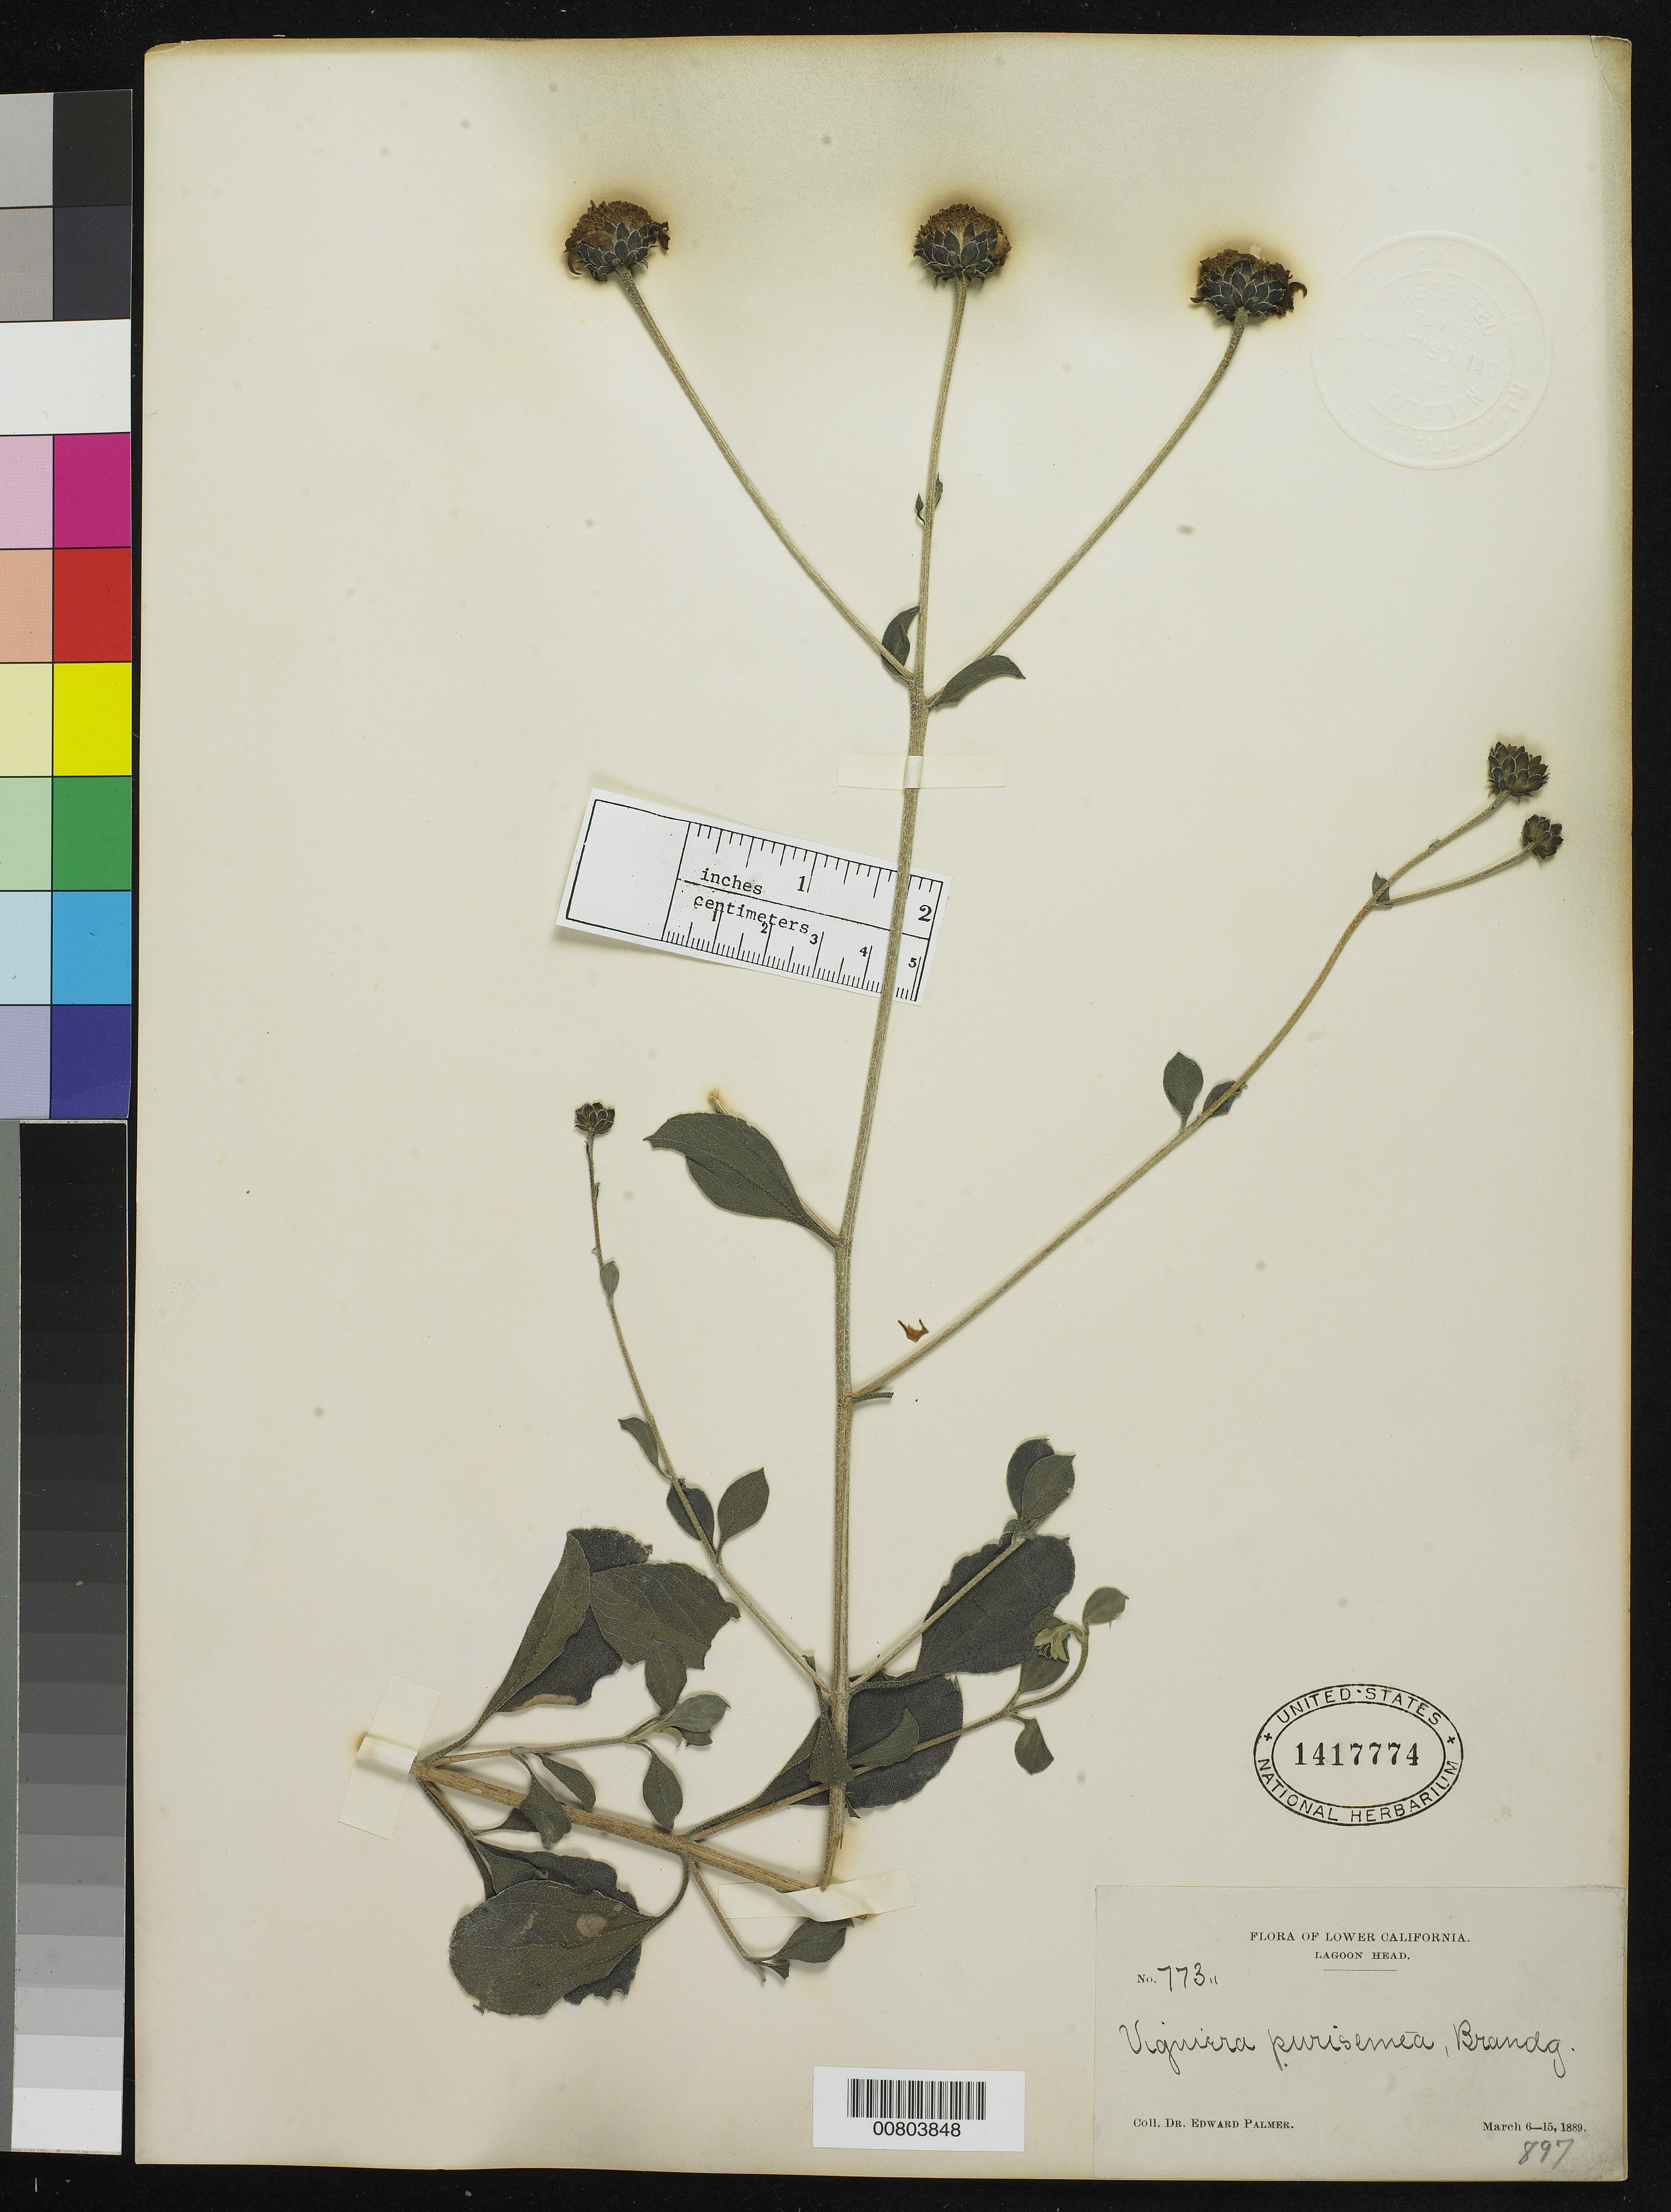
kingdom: Plantae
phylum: Tracheophyta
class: Magnoliopsida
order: Asterales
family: Asteraceae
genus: Viguiera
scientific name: Viguiera purisimae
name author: Brandegee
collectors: E. Palmer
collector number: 773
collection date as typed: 06 Mar 1889 to 15 Mar 1889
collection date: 1889-03-06/1889-03-15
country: Mexico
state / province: Baja California Norte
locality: Lagoon Head, Baja California.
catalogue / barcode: US 1417774